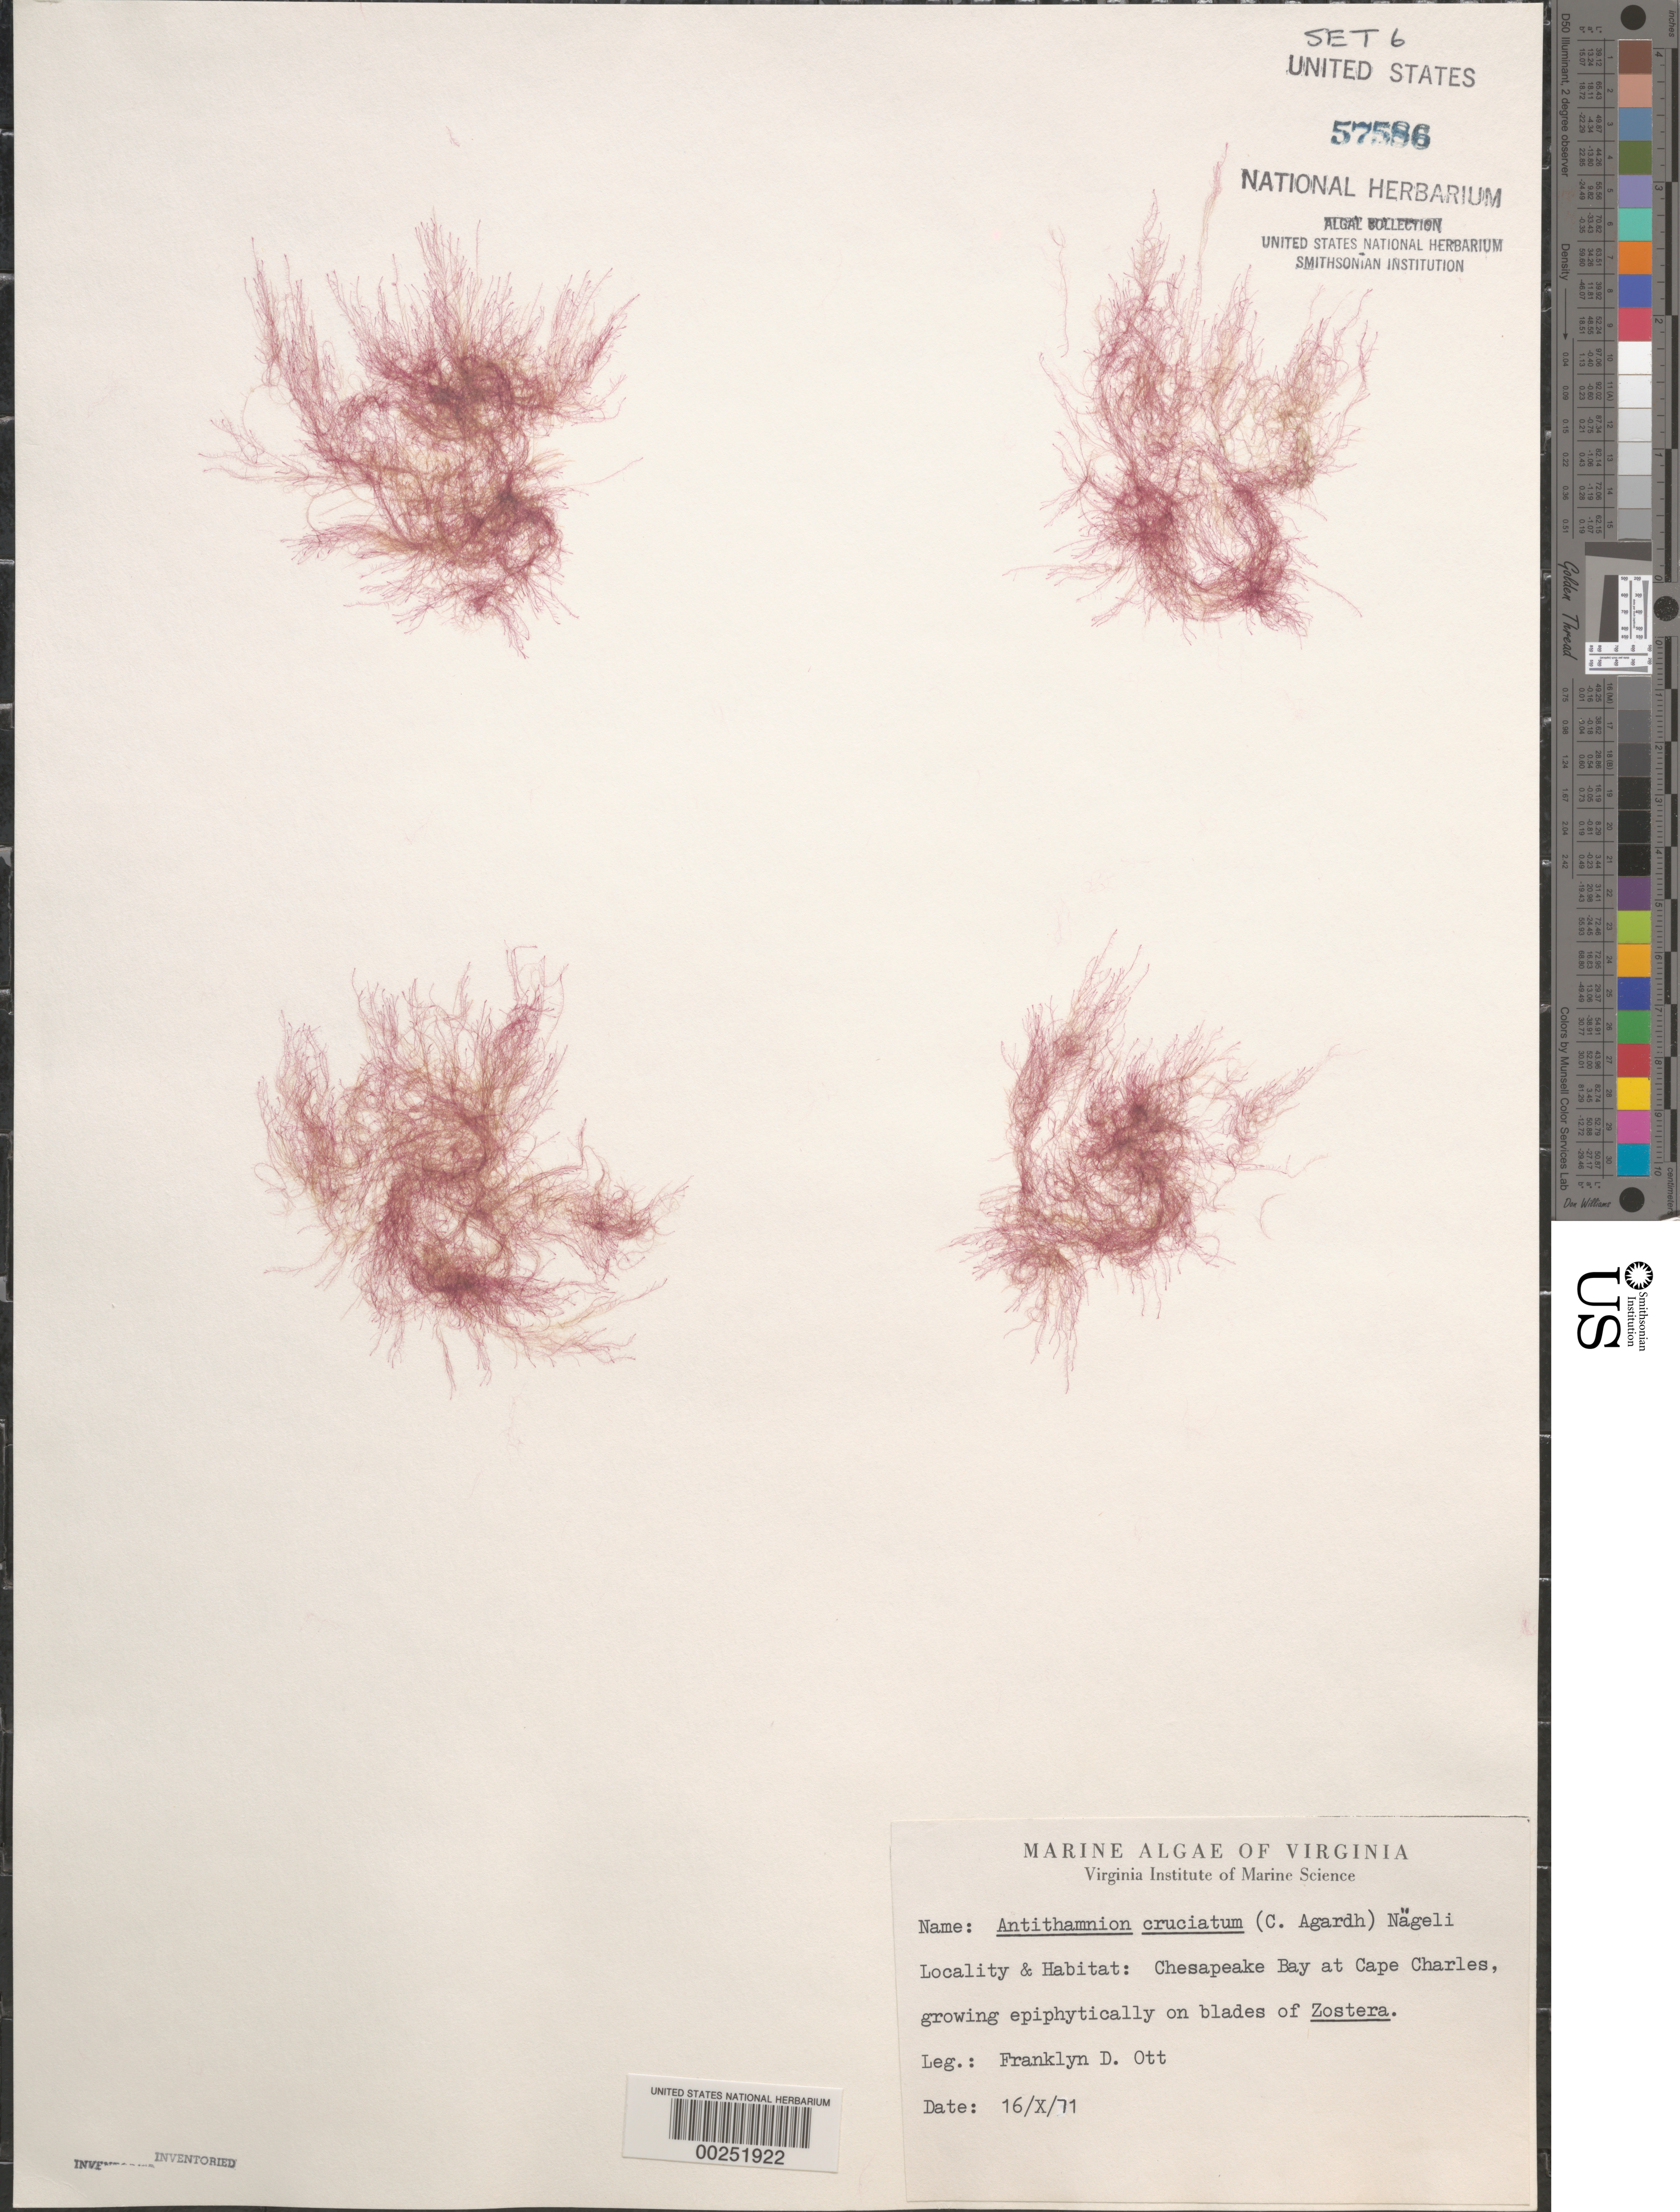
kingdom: Plantae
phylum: Rhodophyta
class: Florideophyceae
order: Ceramiales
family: Ceramiaceae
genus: Antithamnion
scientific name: Antithamnion cruciatum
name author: (C. Agardh) Näg.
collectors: F. Ott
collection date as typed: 16 Oct 1971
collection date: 1971-10-16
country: United States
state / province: Virginia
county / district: Northampton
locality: Cape Charles, Chesapeake Bay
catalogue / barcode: US 57586